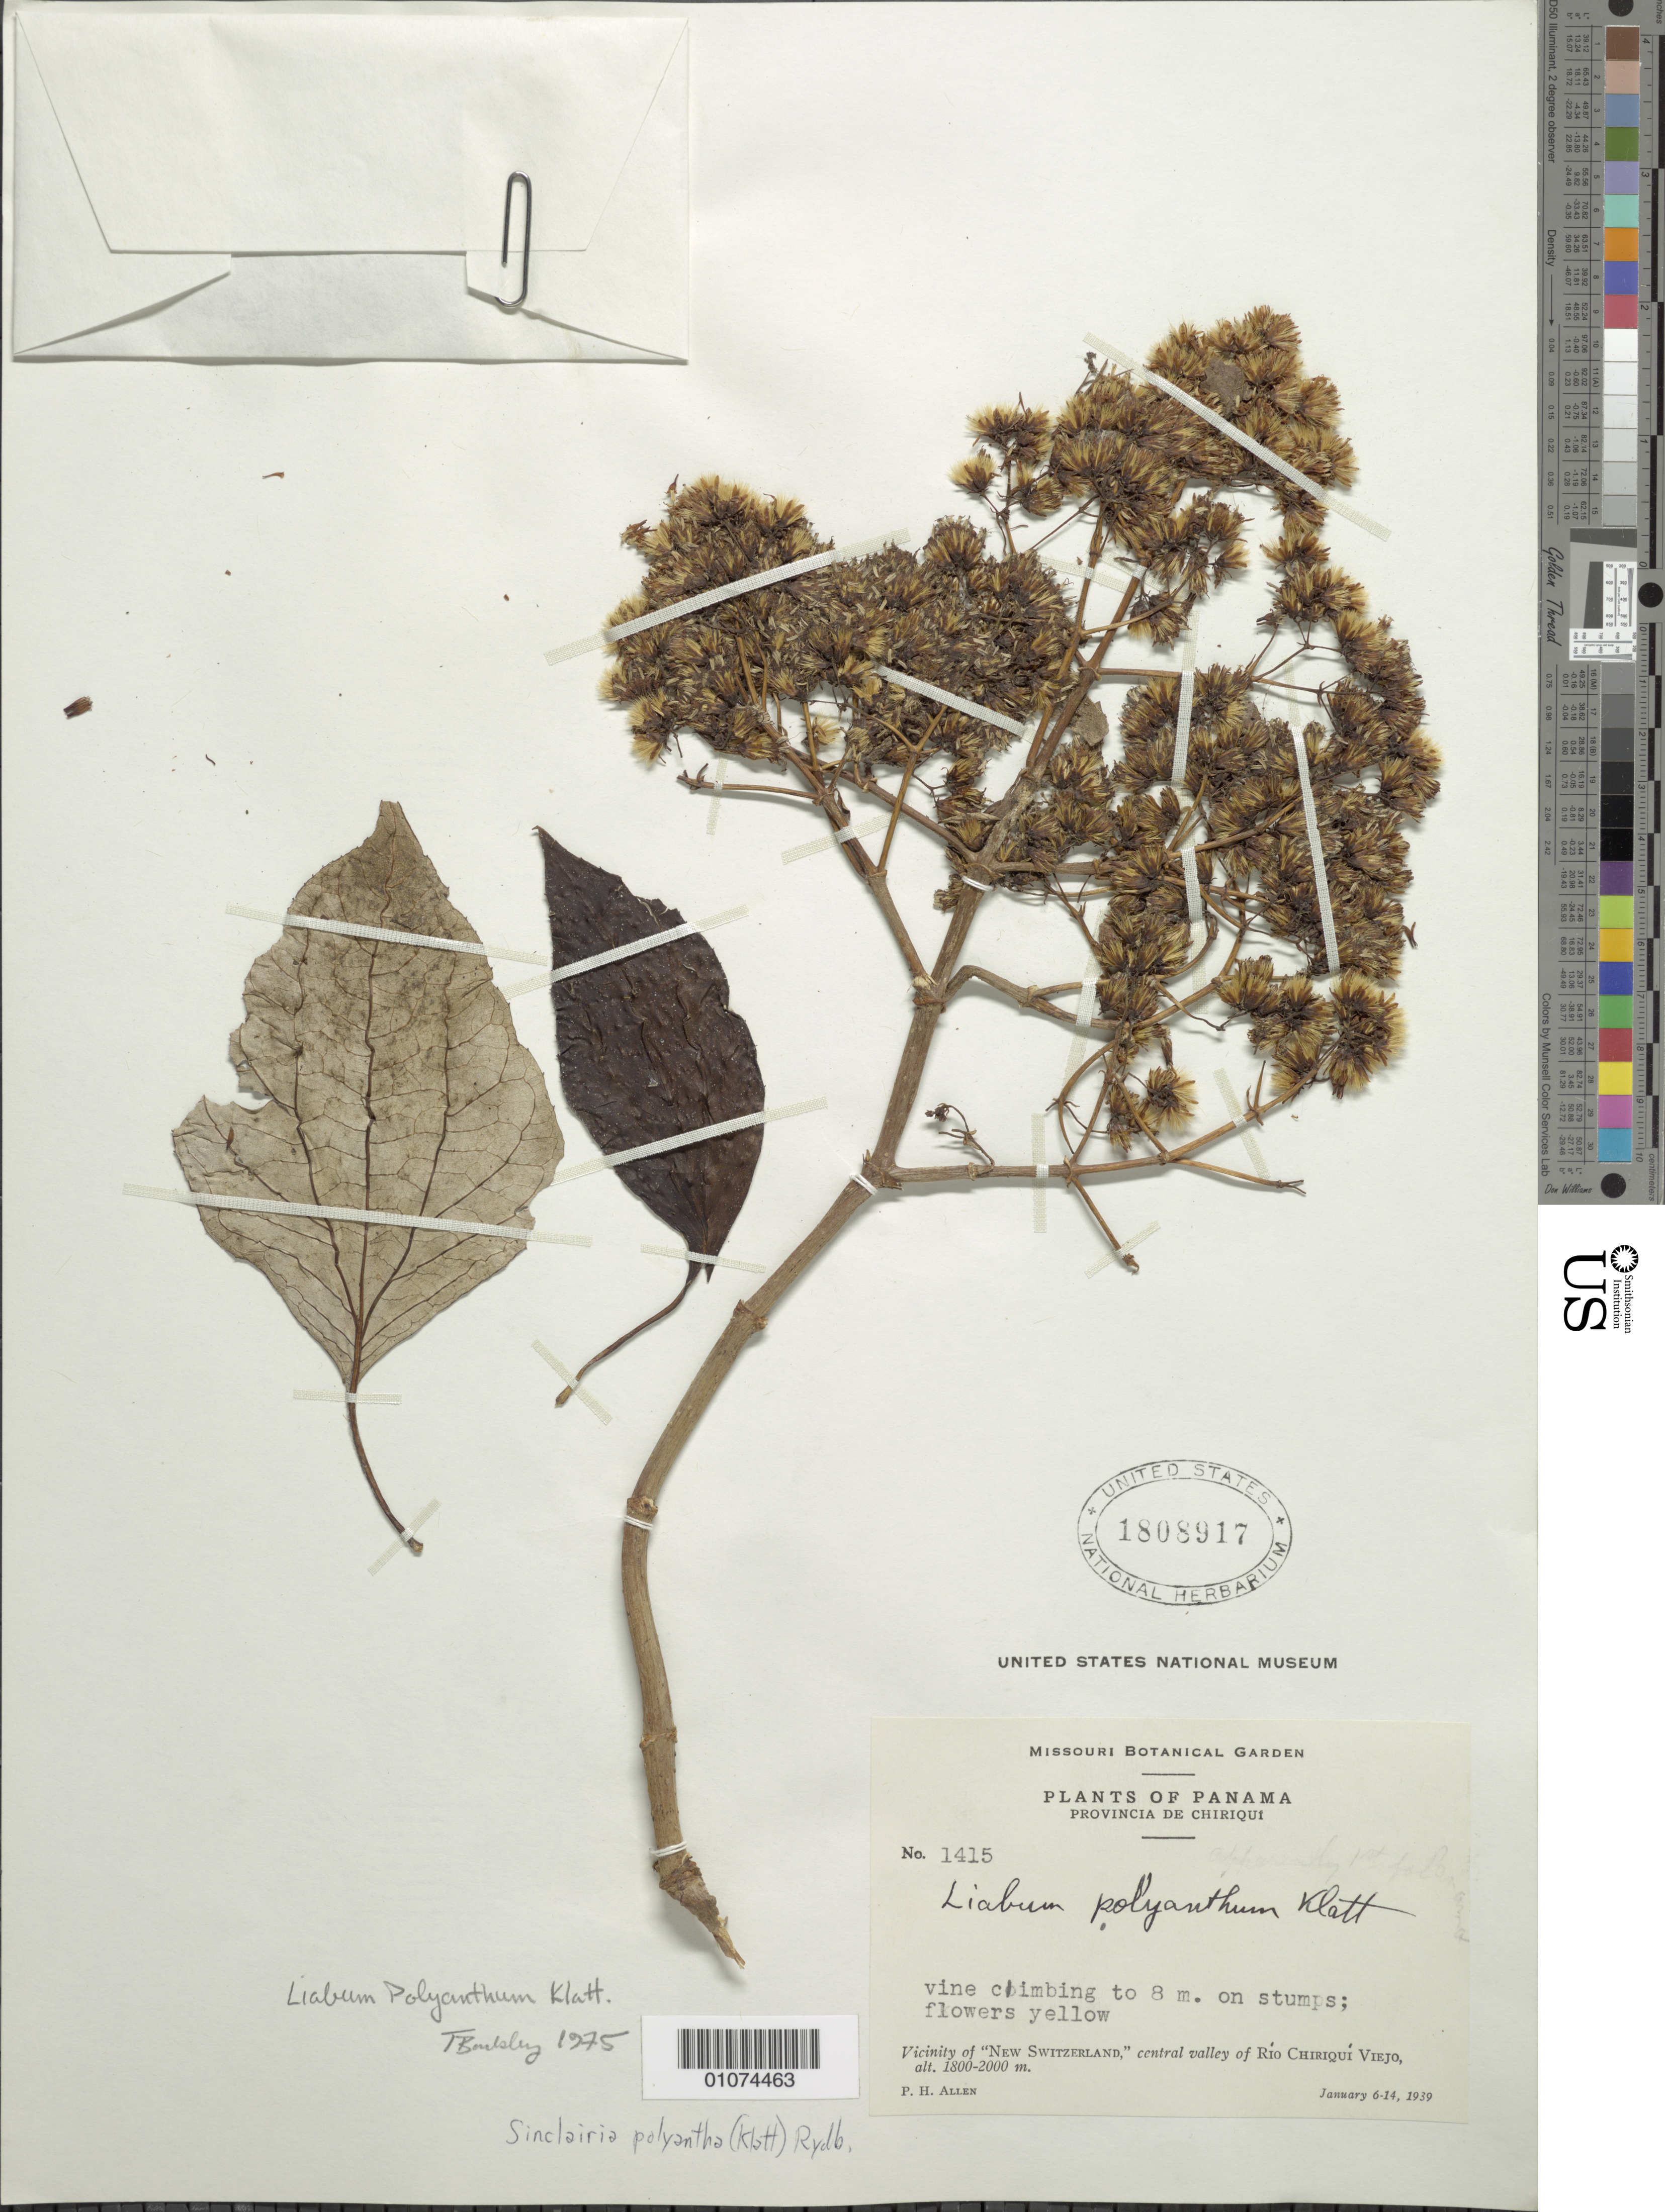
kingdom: Plantae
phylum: Tracheophyta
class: Magnoliopsida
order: Asterales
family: Asteraceae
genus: Sinclairia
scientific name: Sinclairia polyantha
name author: (Klatt) Rydb.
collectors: P. H. Allen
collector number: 1415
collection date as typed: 6 January 1939 to 14 January 1939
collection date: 1939-01-06/1939-01-14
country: Panama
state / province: Chiriqui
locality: "New Switzerland" vic, central valley of Rio Chiriqui Viejo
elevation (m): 1800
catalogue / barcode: US 1808917